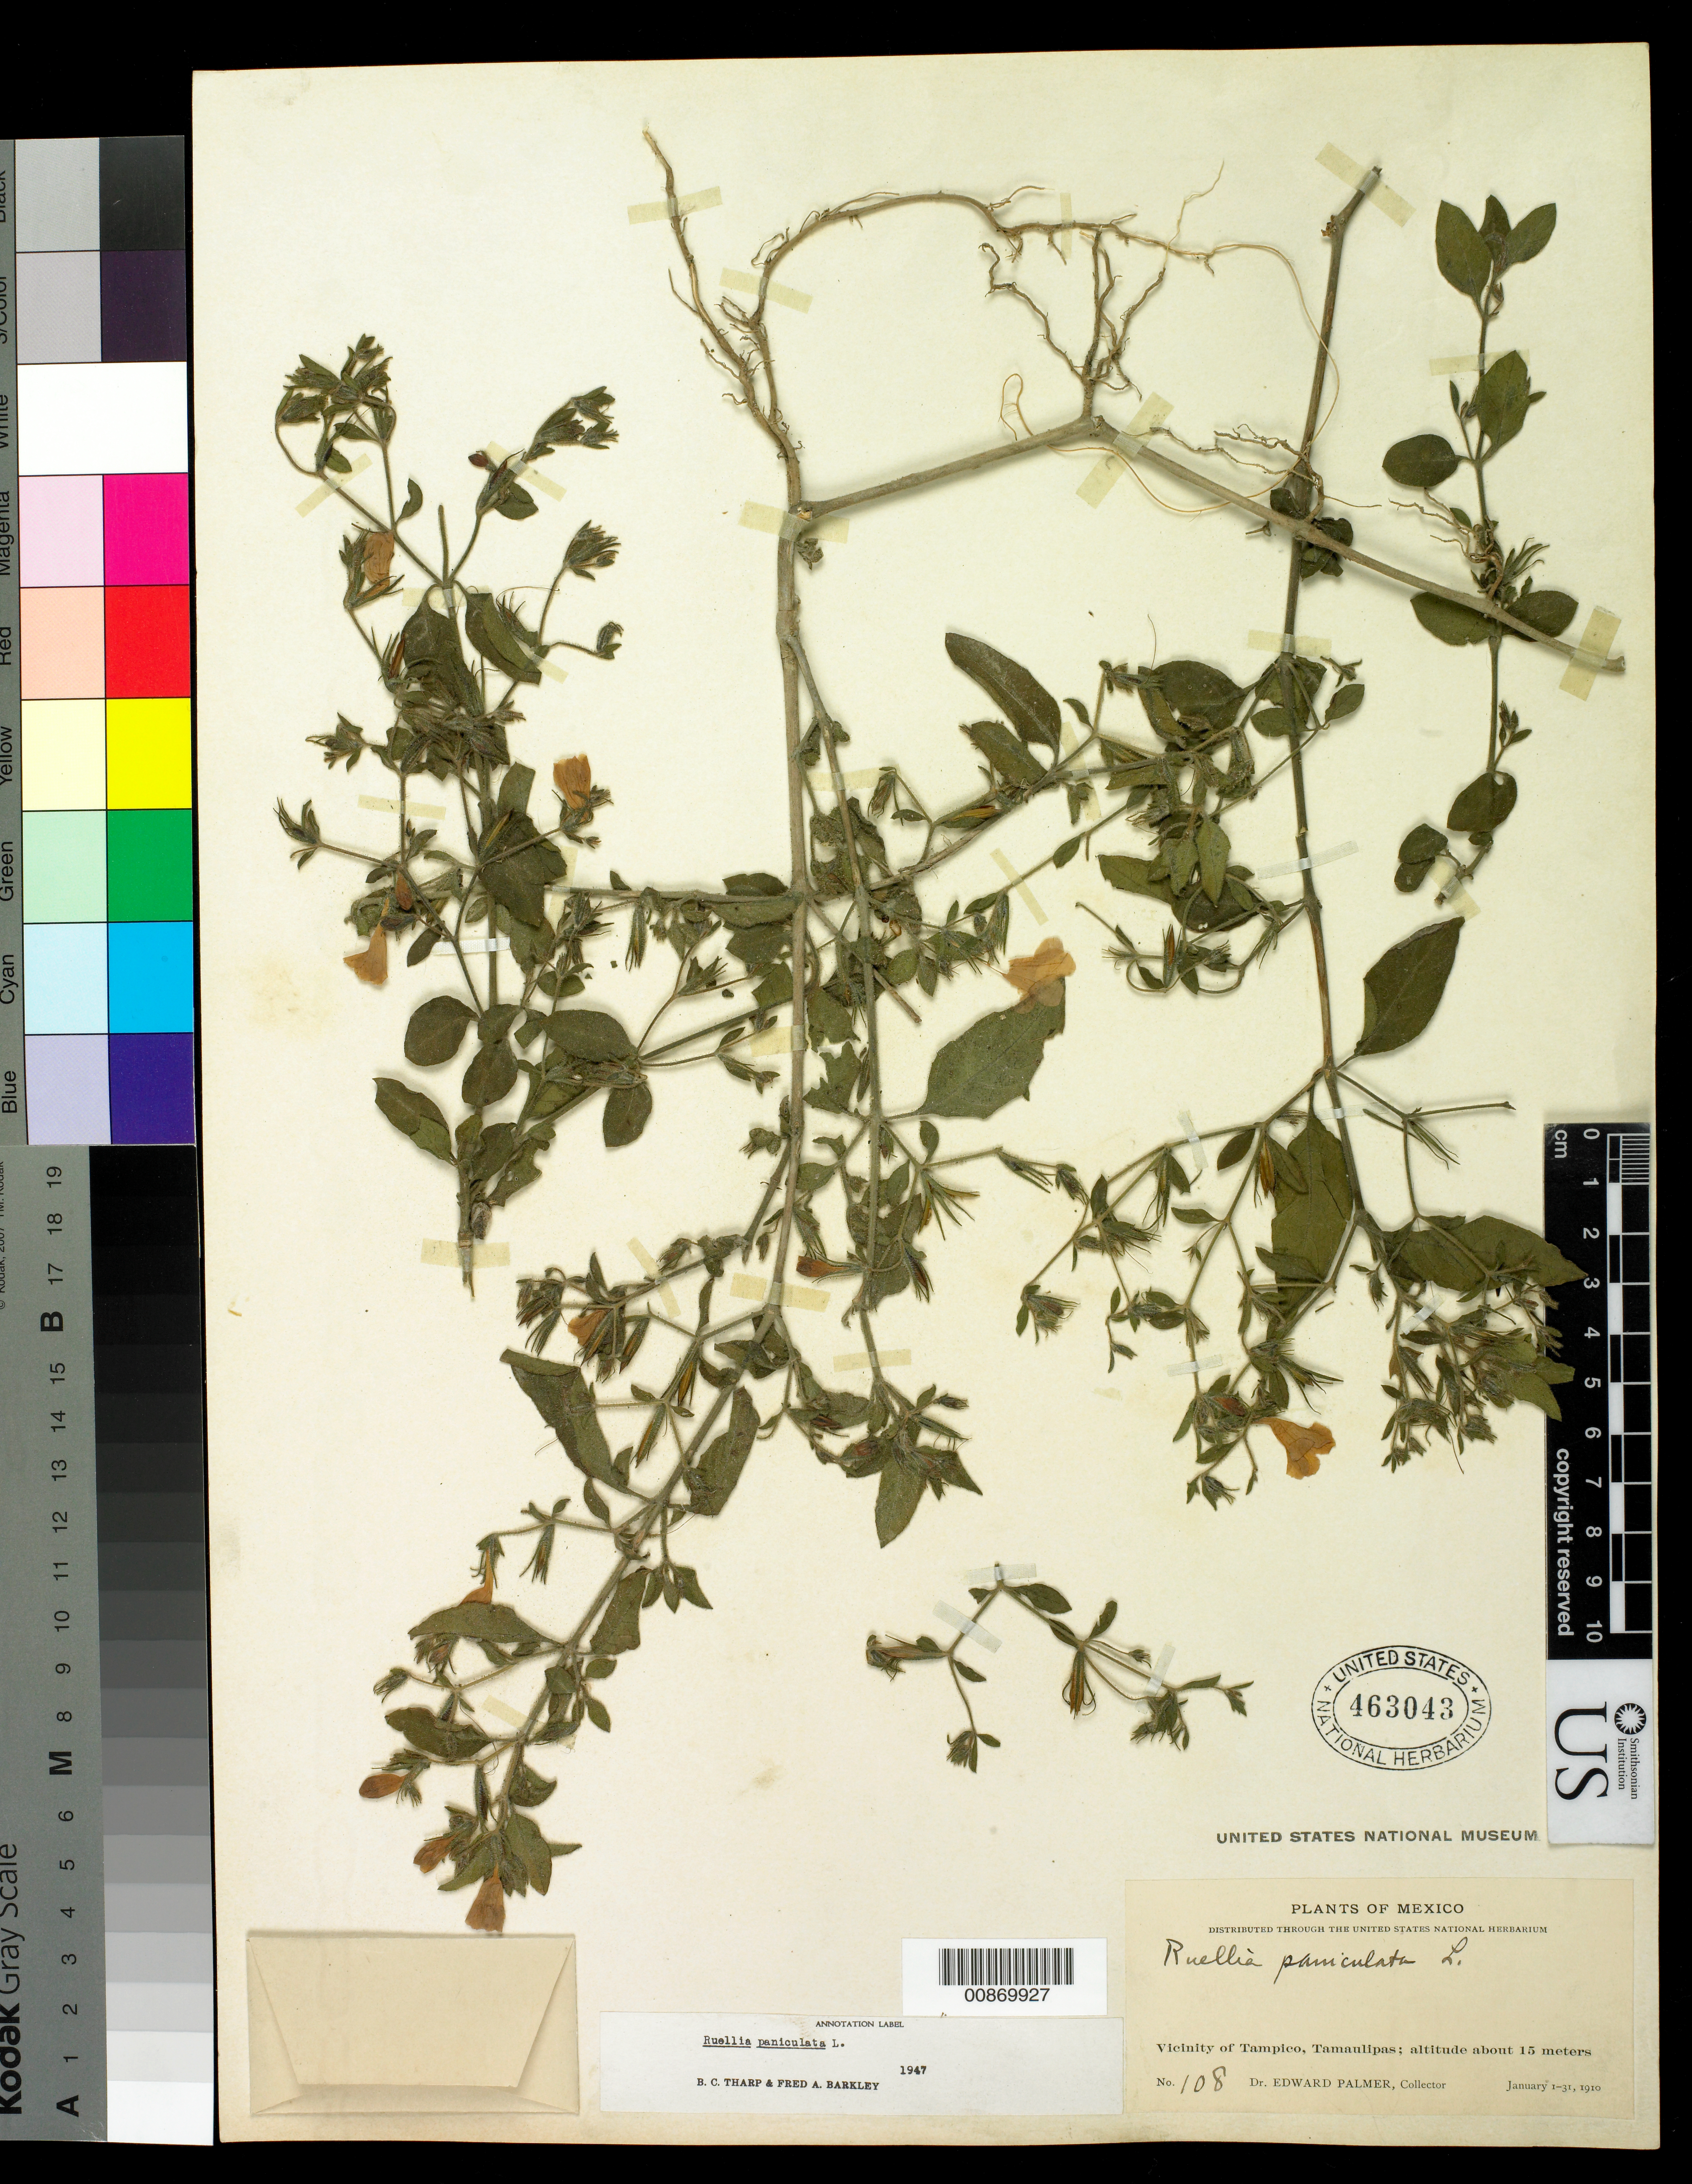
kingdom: Plantae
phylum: Tracheophyta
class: Magnoliopsida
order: Lamiales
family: Acanthaceae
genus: Ruellia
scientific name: Ruellia paniculata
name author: L.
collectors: E. Palmer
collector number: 108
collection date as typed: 01 Jan 1910 to 31 Jan 1910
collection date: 1910-01-01/1910-01-31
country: Mexico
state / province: Tamaulipas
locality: Vicinity of Tampico, Tamaulipas.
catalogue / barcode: US 463043